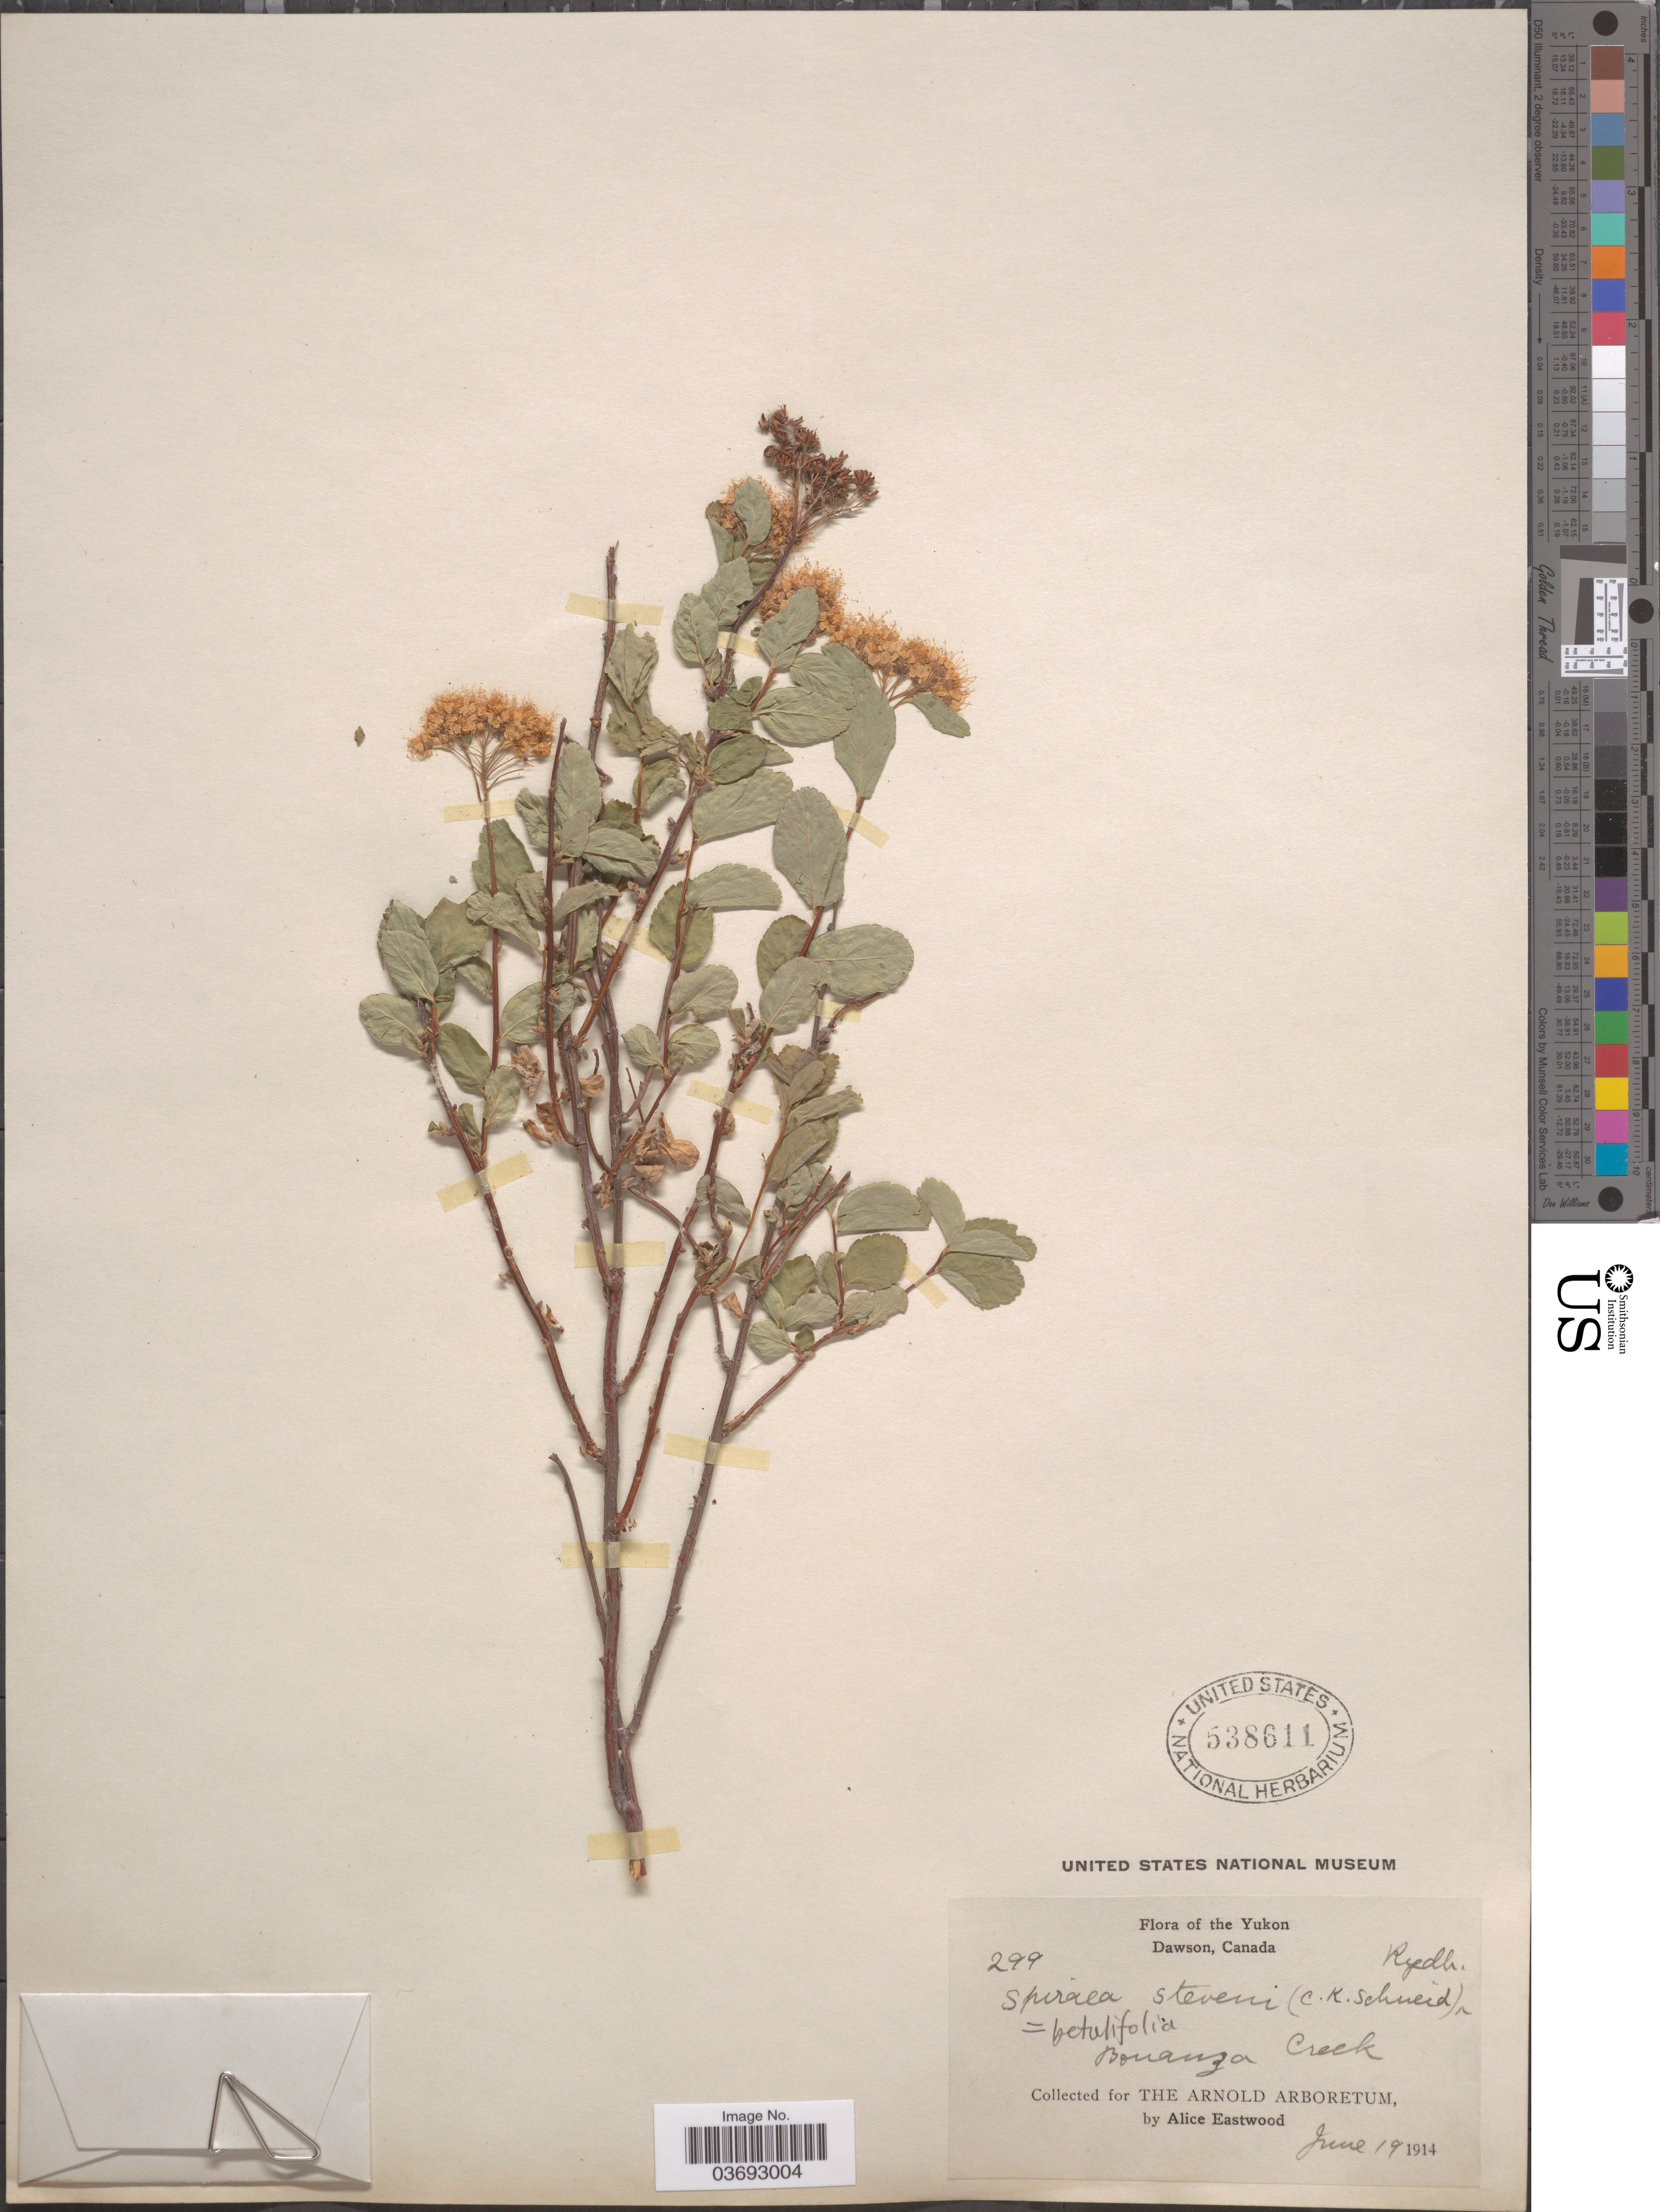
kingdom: Plantae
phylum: Tracheophyta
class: Magnoliopsida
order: Rosales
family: Rosaceae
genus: Spiraea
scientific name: Spiraea stevenii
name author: (C.K. Schneid.) Rydb.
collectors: A. Eastwood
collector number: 299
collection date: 1914-06-19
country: Canada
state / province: Yukon Territory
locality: Yukon. Dawson. Bonanza Creek.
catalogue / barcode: US 538611